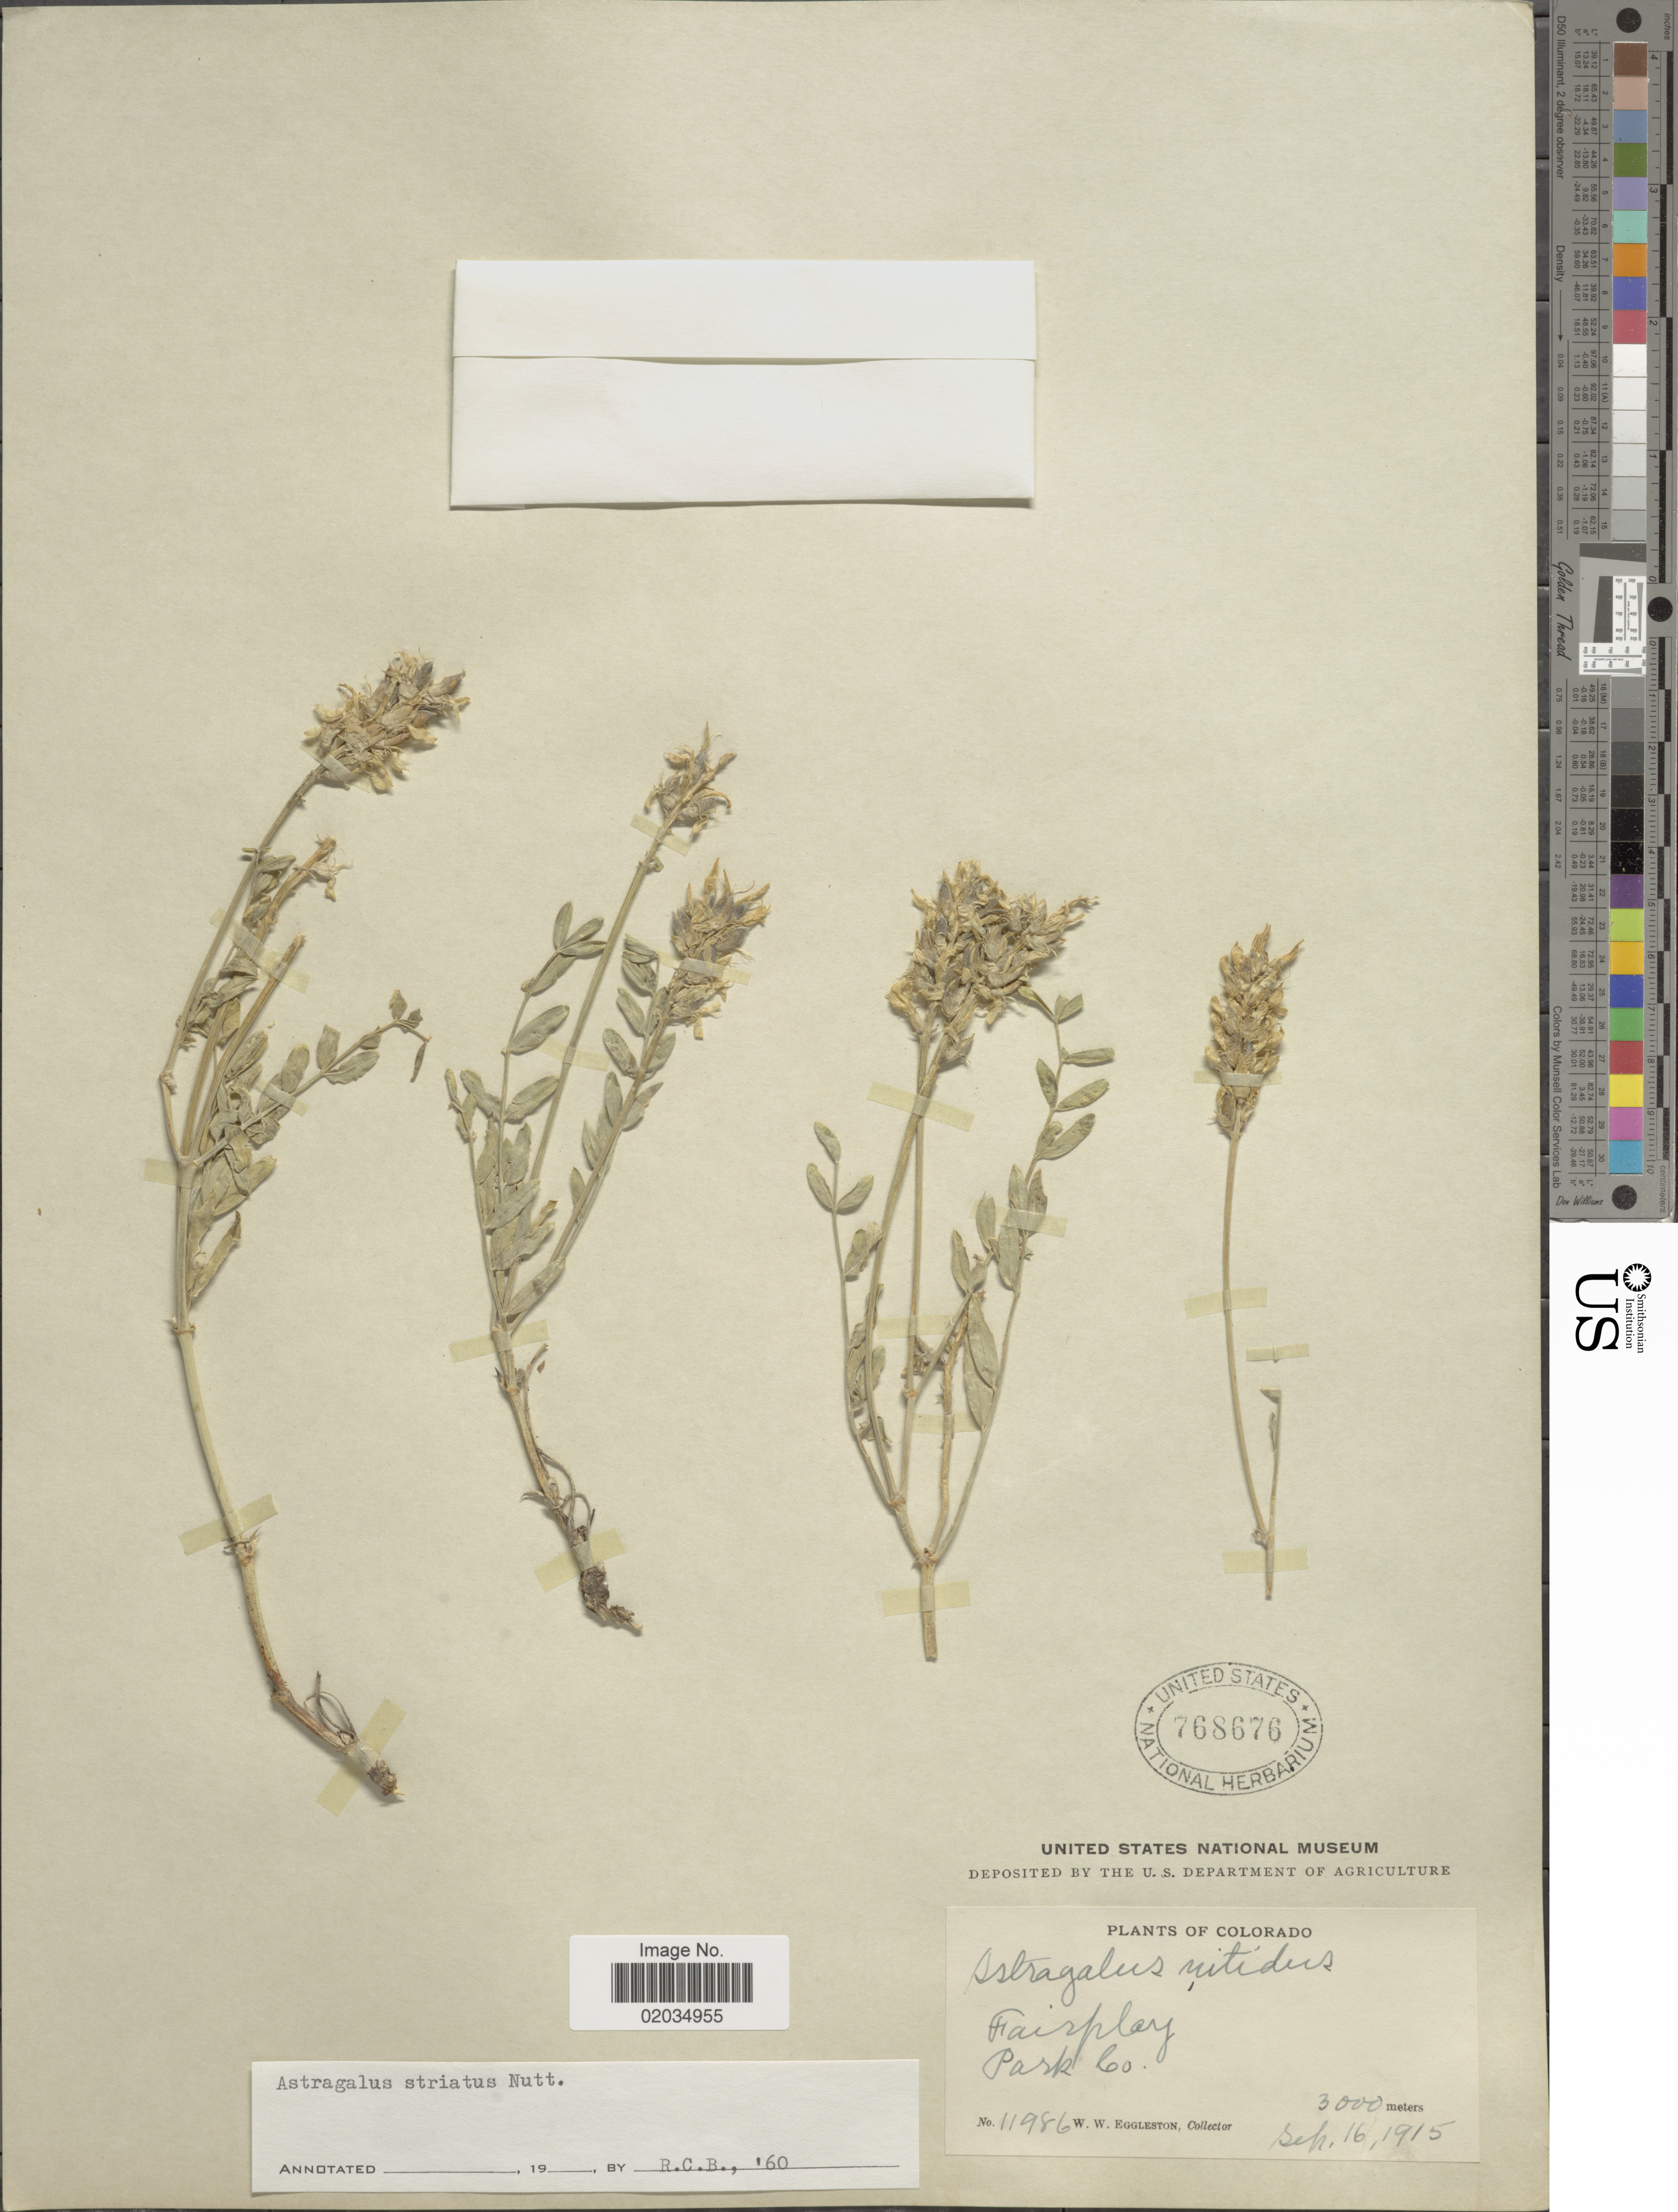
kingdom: Plantae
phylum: Tracheophyta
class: Magnoliopsida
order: Fabales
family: Fabaceae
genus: Astragalus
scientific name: Astragalus striatus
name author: Nutt.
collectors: W. W. Eggleston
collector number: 11986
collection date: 1915-09-16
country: United States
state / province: Colorado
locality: Fairplay, Park Co.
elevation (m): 3000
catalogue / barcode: US 768676